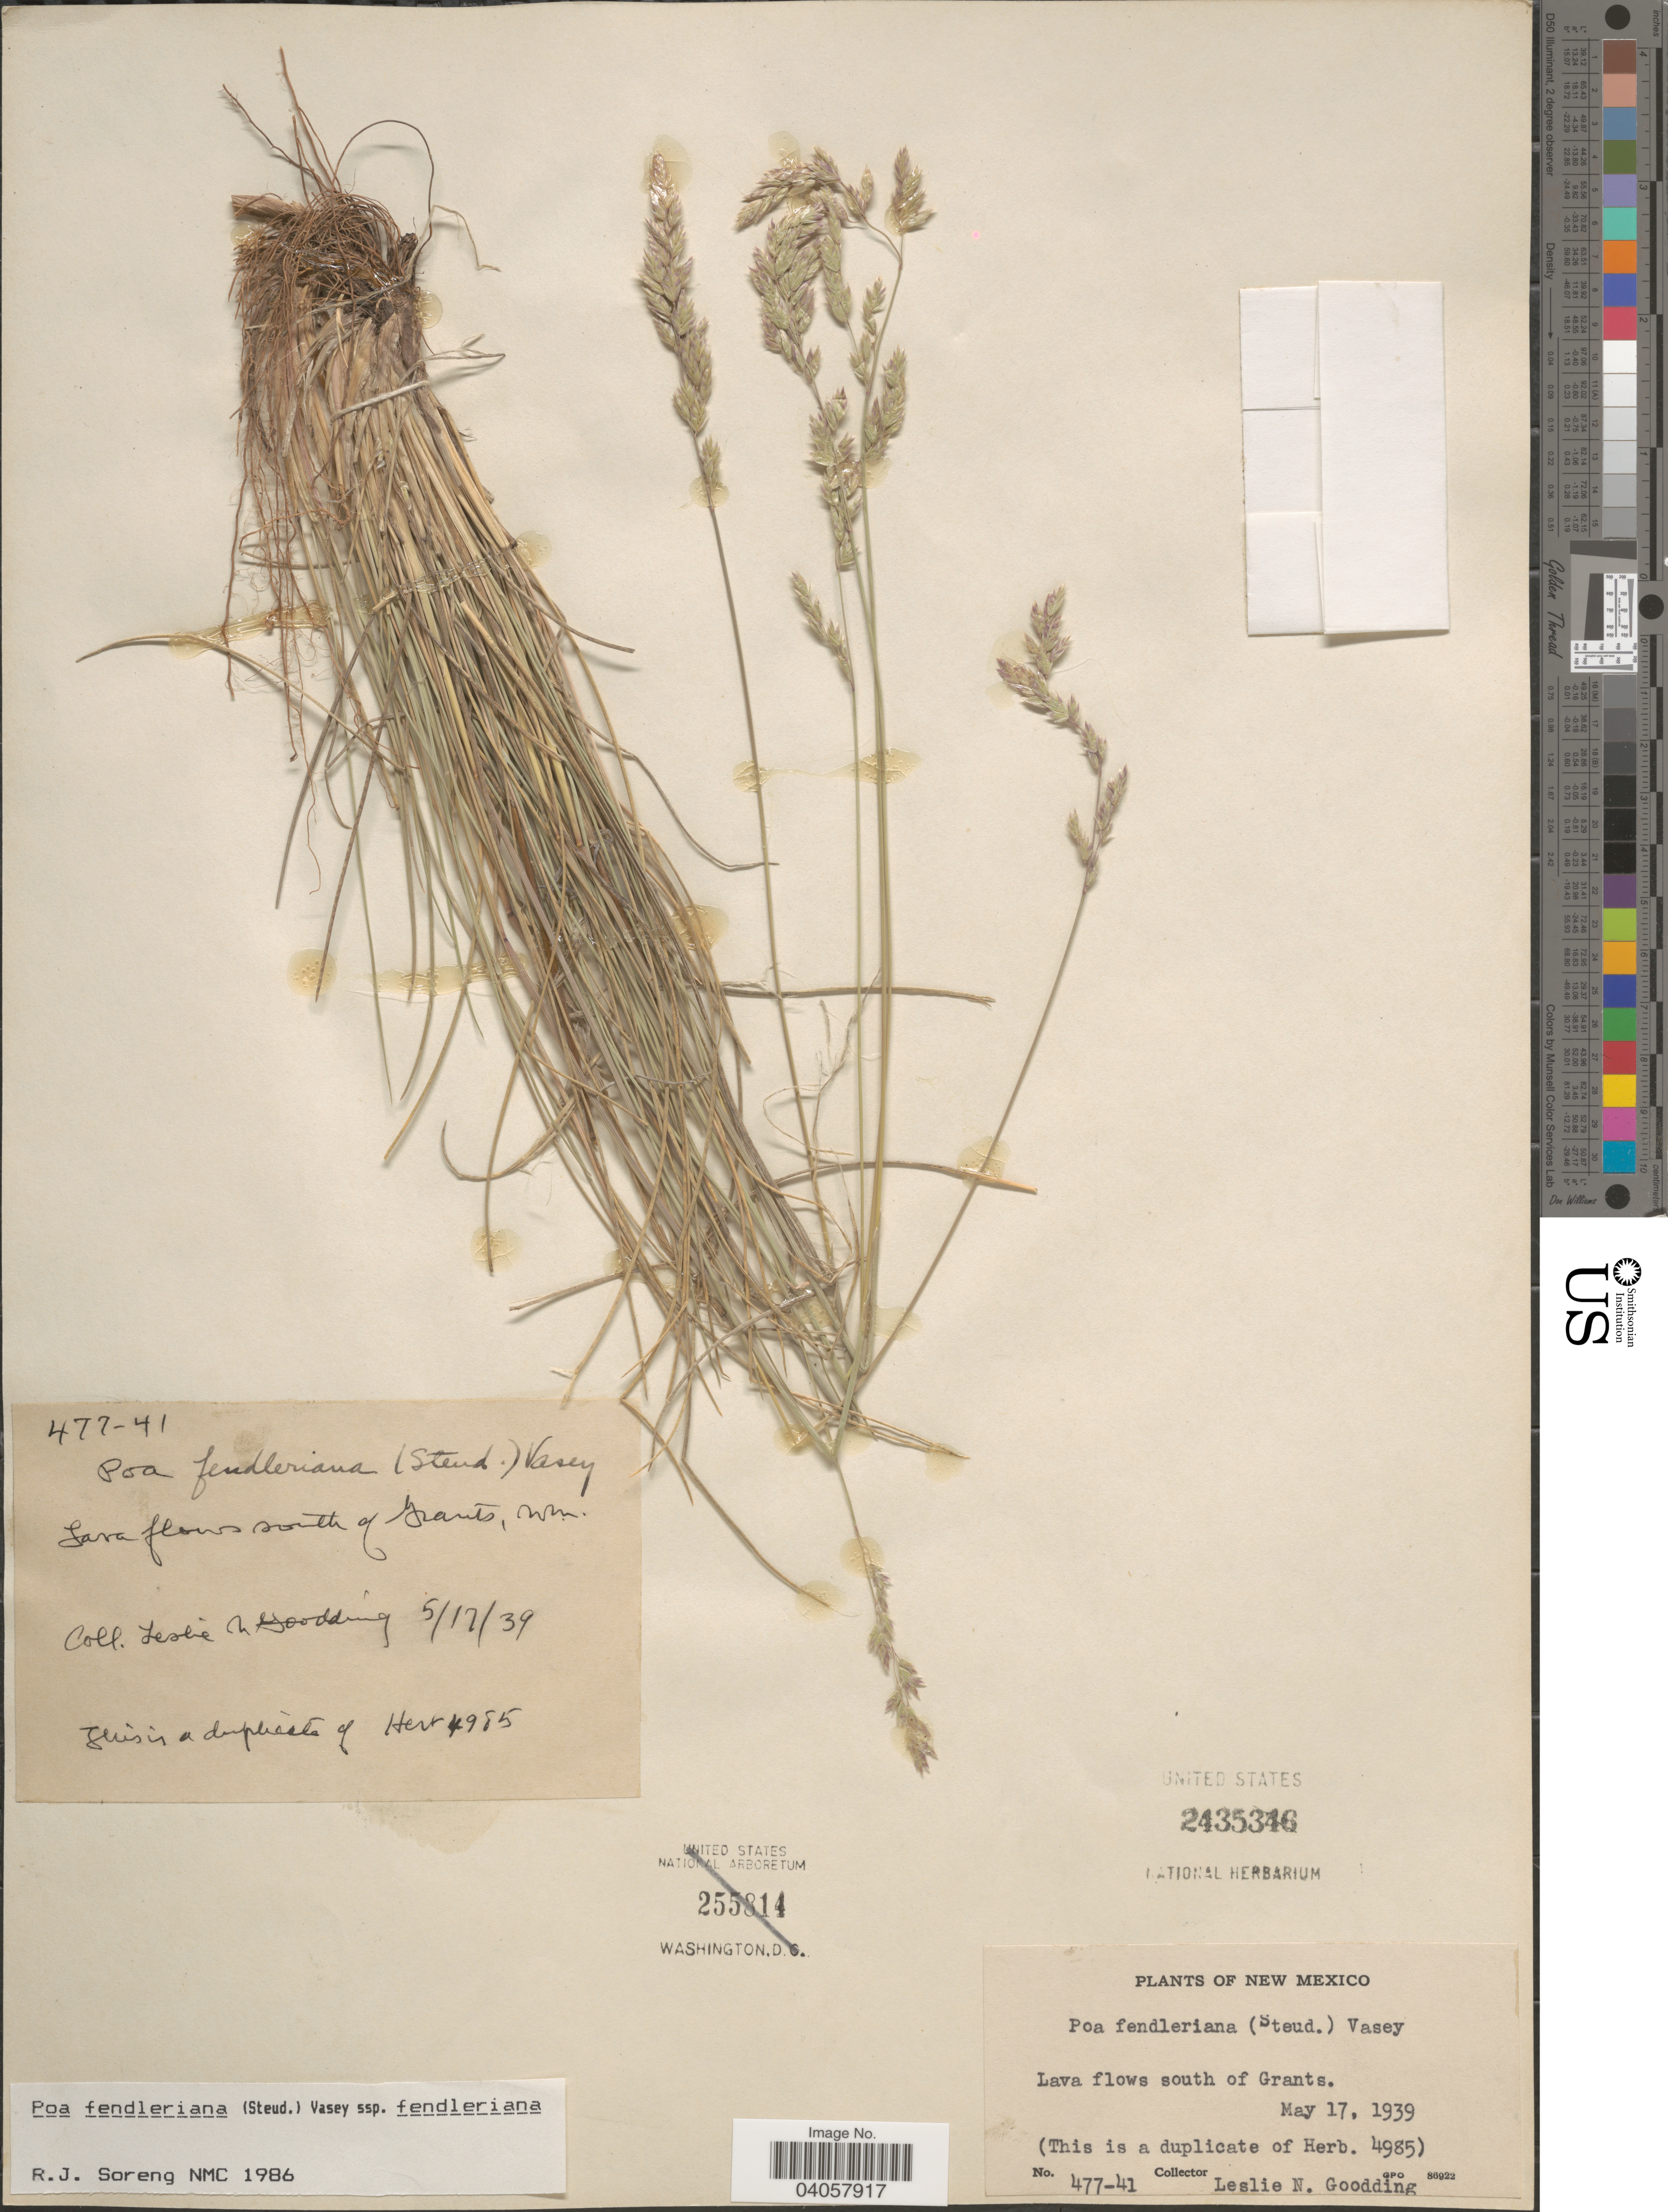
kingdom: Plantae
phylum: Tracheophyta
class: Liliopsida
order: Poales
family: Poaceae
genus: Poa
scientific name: Poa fendleriana subsp. fendleriana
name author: (Steud.) Vasey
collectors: L. N. Goodding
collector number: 477-41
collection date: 1939-05-17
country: United States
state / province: New Mexico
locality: Lava flows south of Grants.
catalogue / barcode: US 2435346